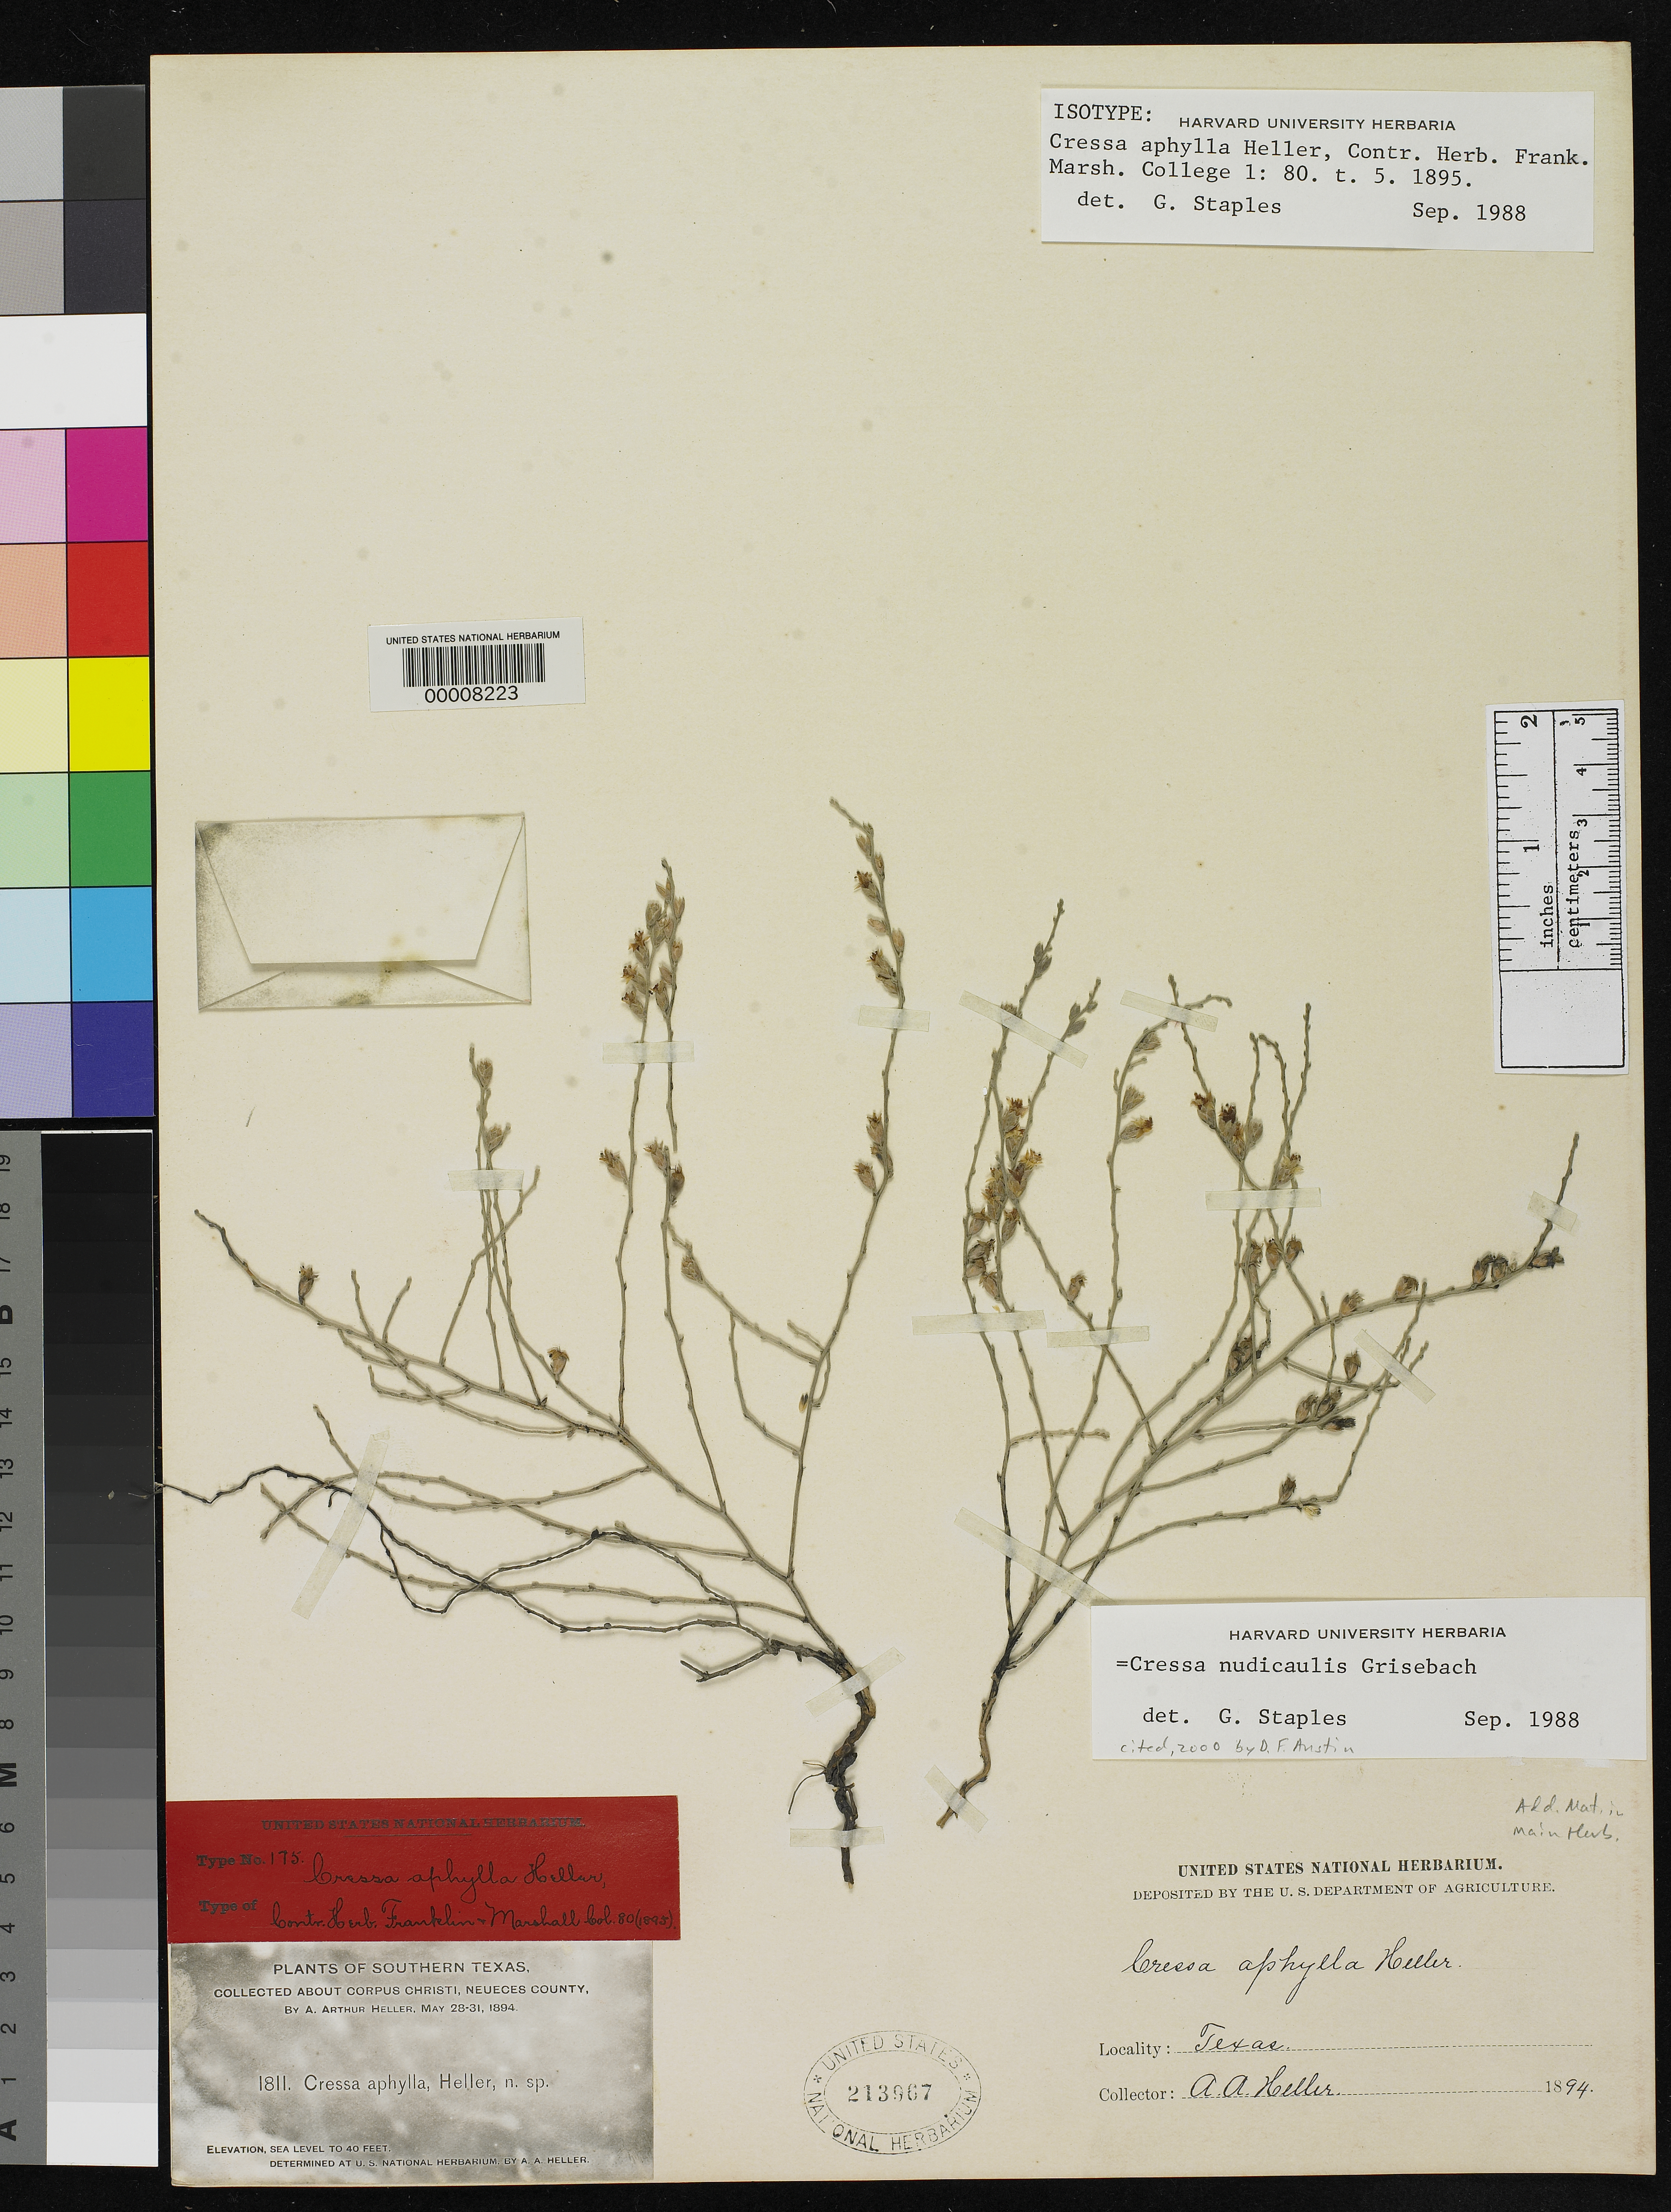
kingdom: Plantae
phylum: Tracheophyta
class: Magnoliopsida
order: Solanales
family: Convolvulaceae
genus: Cressa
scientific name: Cressa aphylla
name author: A. Heller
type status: Type Collection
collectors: A. A. Heller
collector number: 1811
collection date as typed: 31 May 1894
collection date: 1894-05-31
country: United States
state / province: Texas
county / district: Nueces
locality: Corpus Christi, east side of San Antonio and Aransas Pass railroad.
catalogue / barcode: US 213967